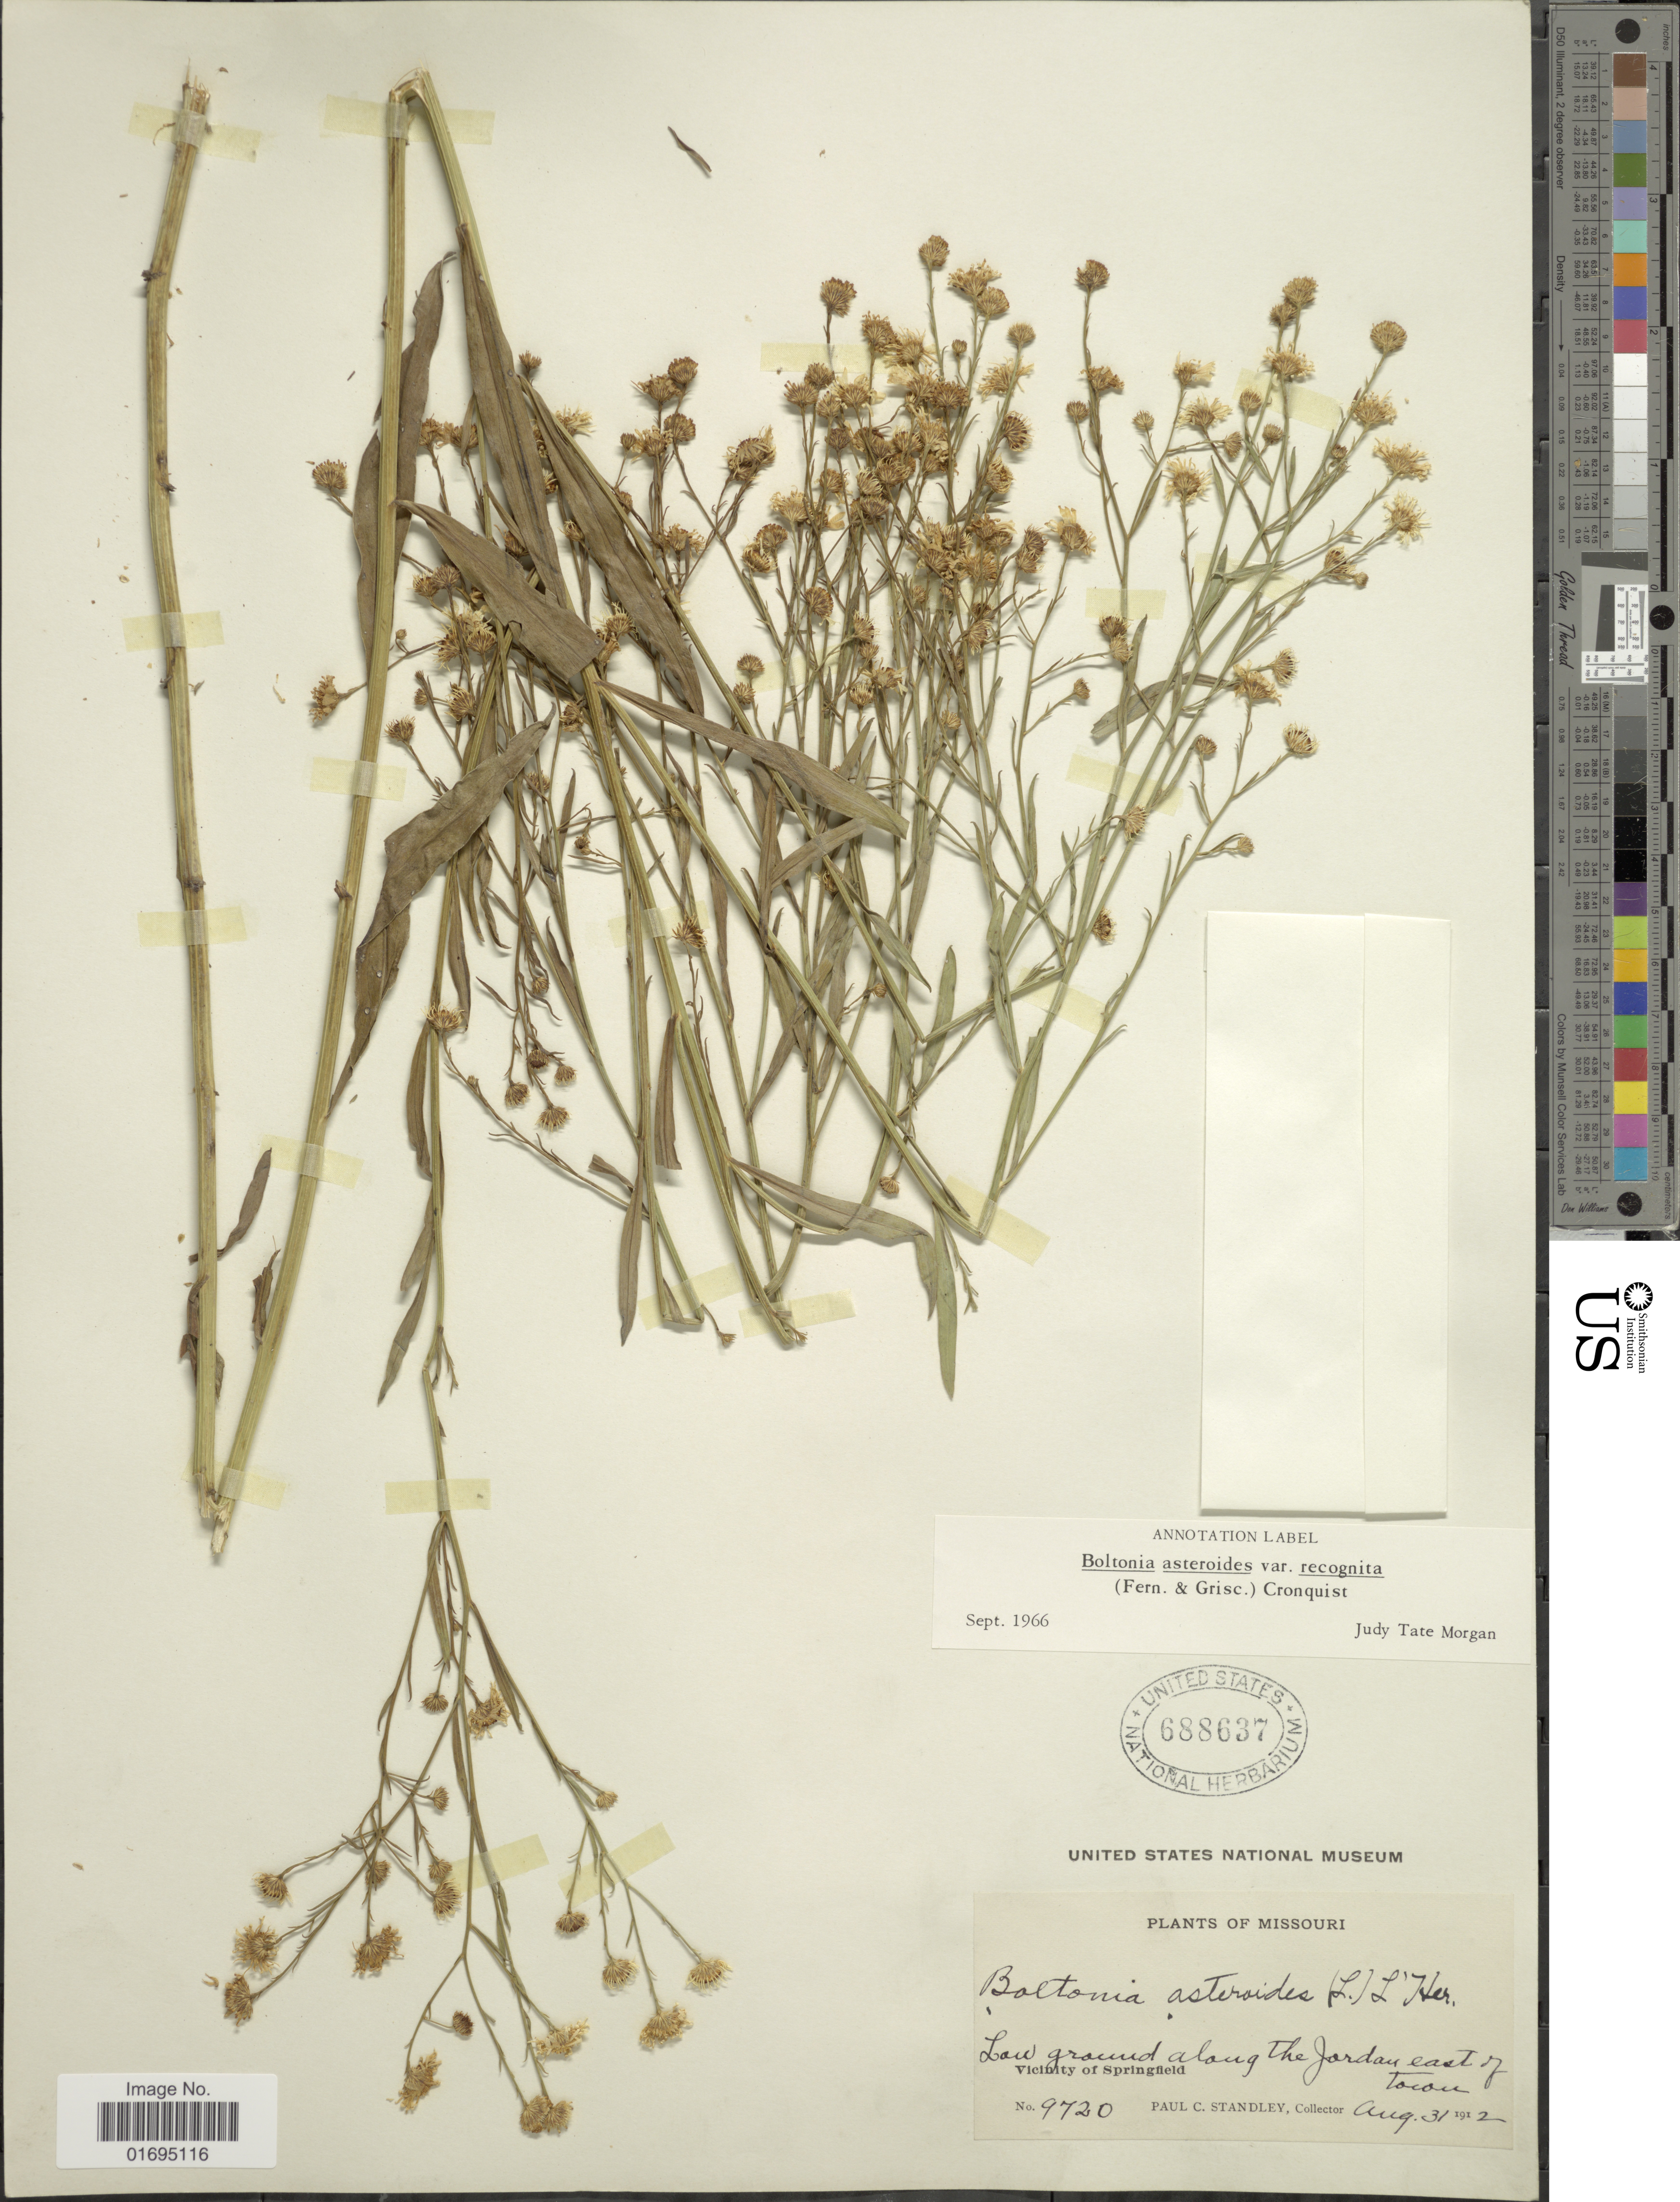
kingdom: Plantae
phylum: Tracheophyta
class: Magnoliopsida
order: Asterales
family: Asteraceae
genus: Boltonia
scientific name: Boltonia asteroides var. recognita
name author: (Fernald & Griscom) Cronq.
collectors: P. C. Standley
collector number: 9720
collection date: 1912-08-31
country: United States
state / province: Missouri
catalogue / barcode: US 688637